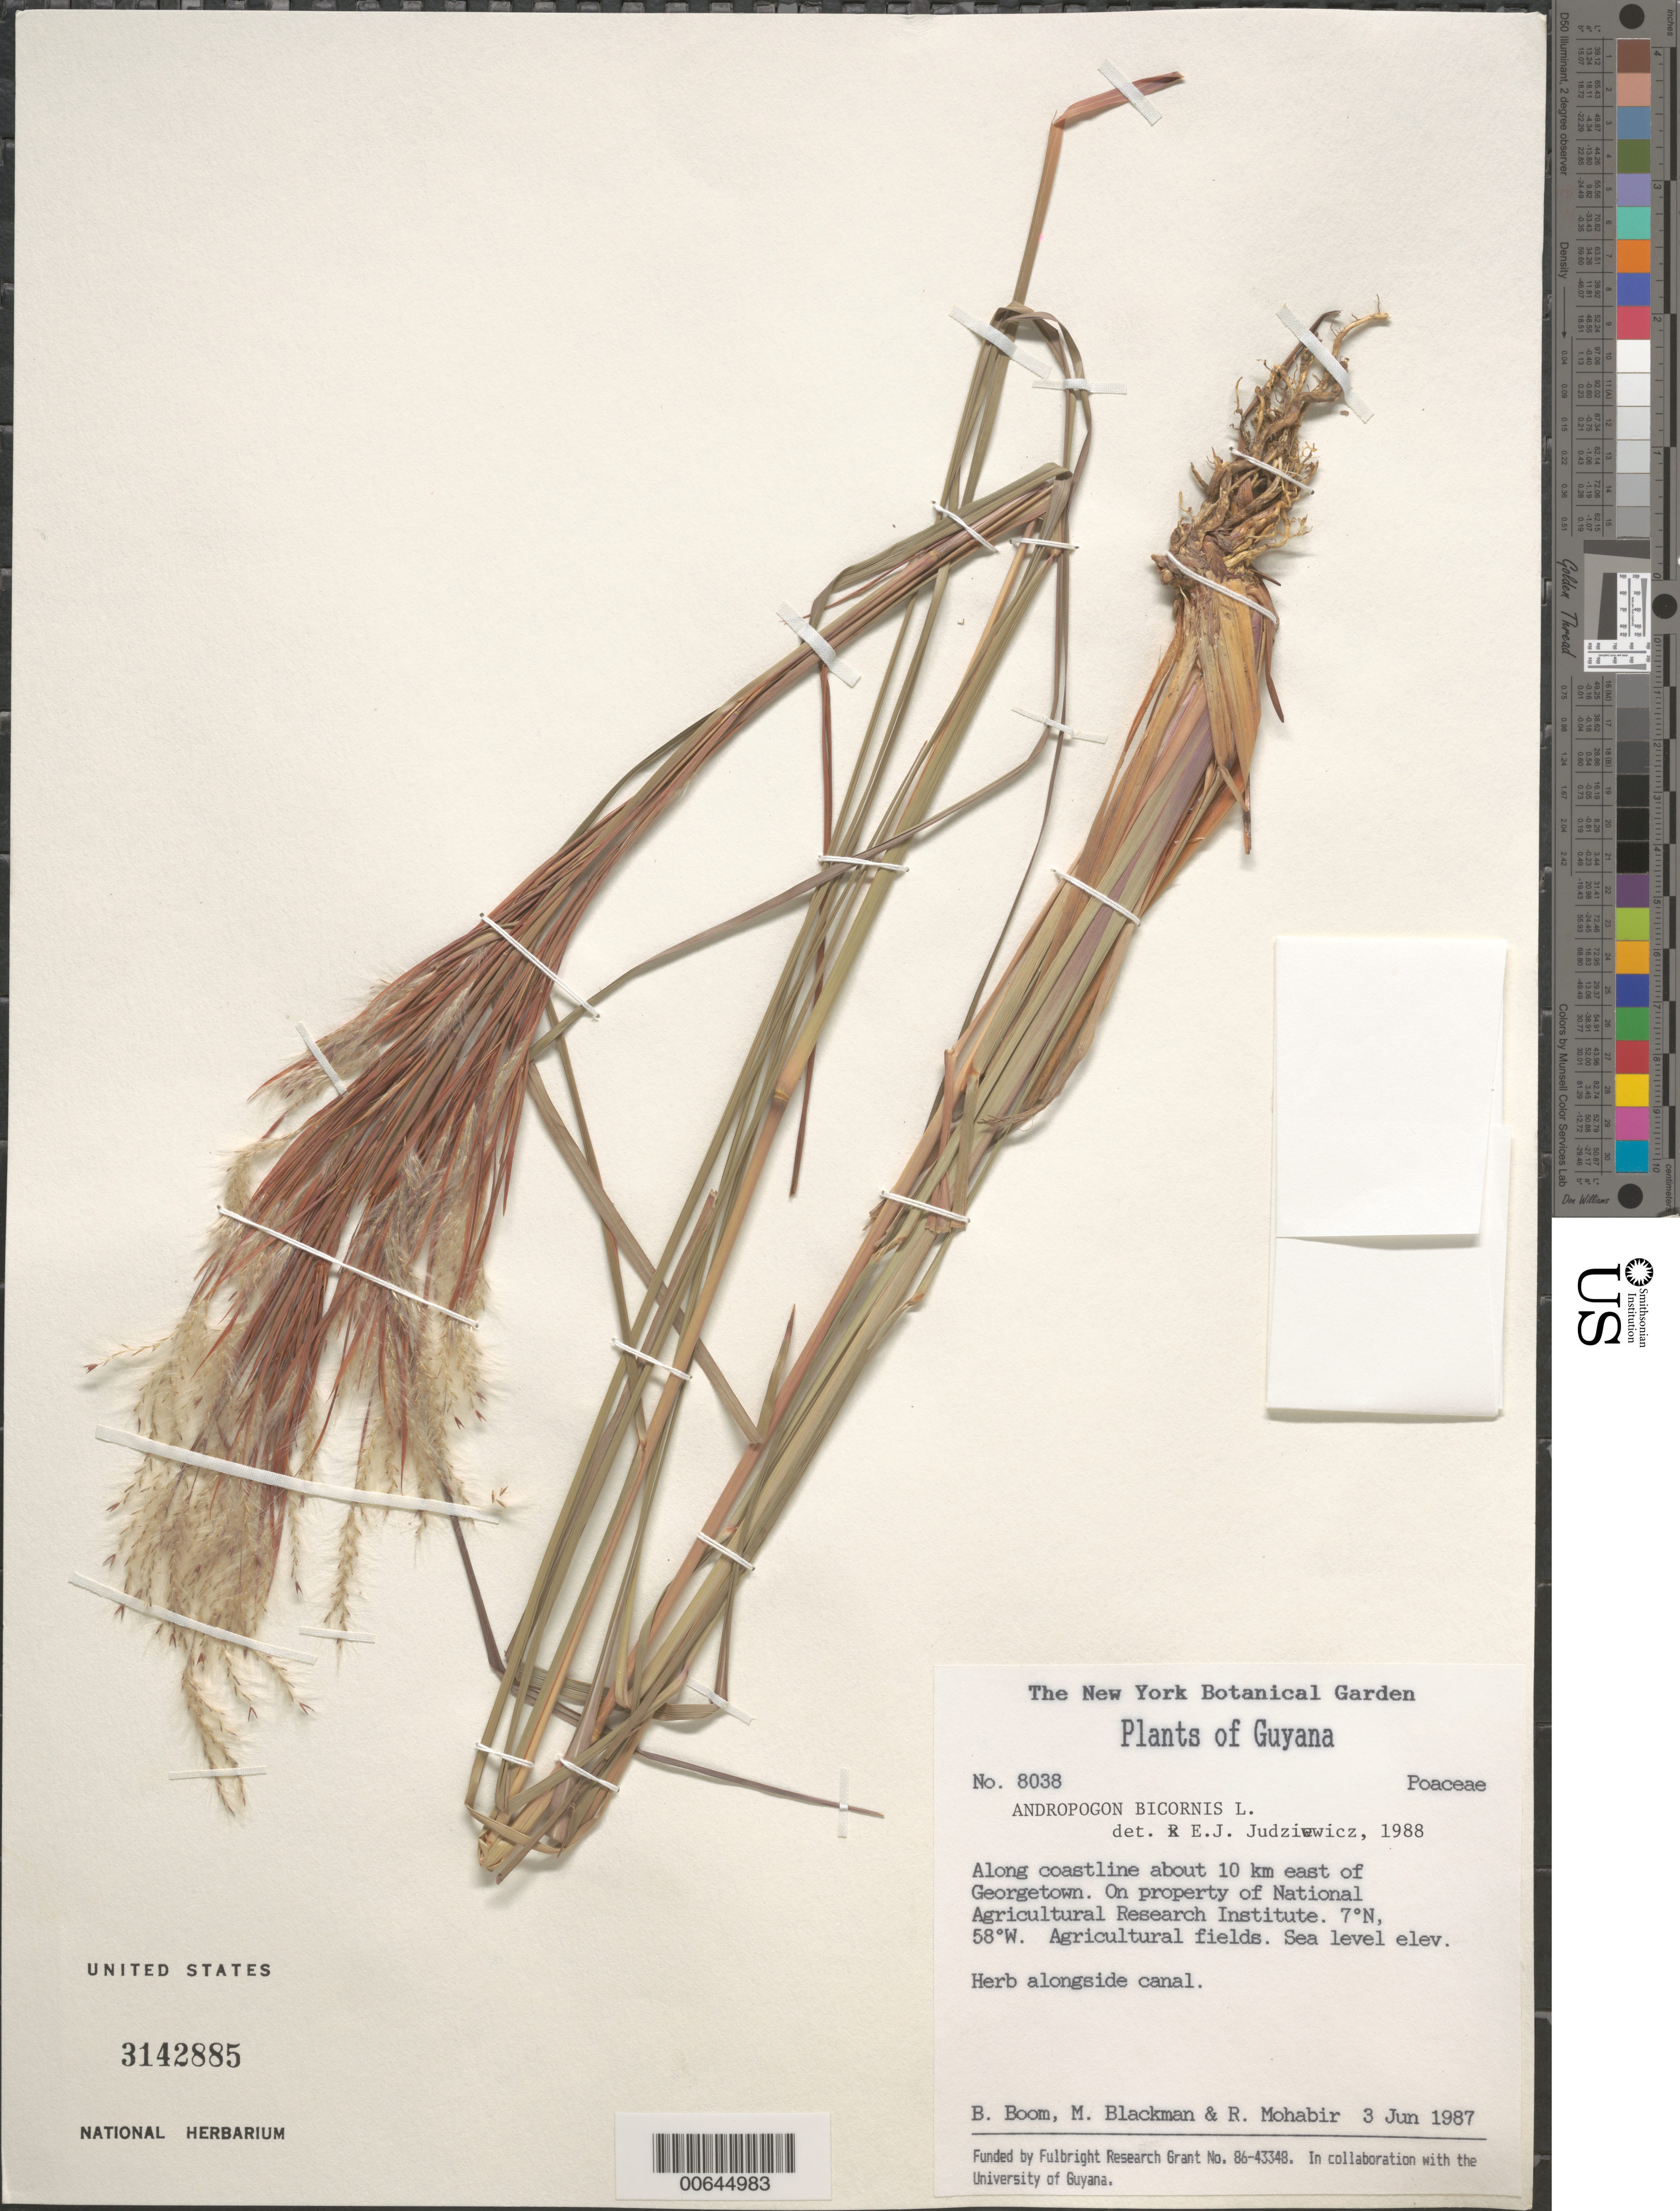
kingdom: Plantae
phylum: Tracheophyta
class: Liliopsida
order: Poales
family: Poaceae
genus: Andropogon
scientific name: Andropogon bicornis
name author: L.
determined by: Judziewicz, E. J.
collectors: B. M. Boom, M. Blackman & R. Mohabir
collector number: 8038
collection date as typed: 3-Jun-87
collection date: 1987-06-03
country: Guyana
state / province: Demerara-Mahaica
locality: Georgetown, coastline 10 km E of, on property of Nat. Agr. Research Inst.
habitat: Herb along canal side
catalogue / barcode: US 3142885